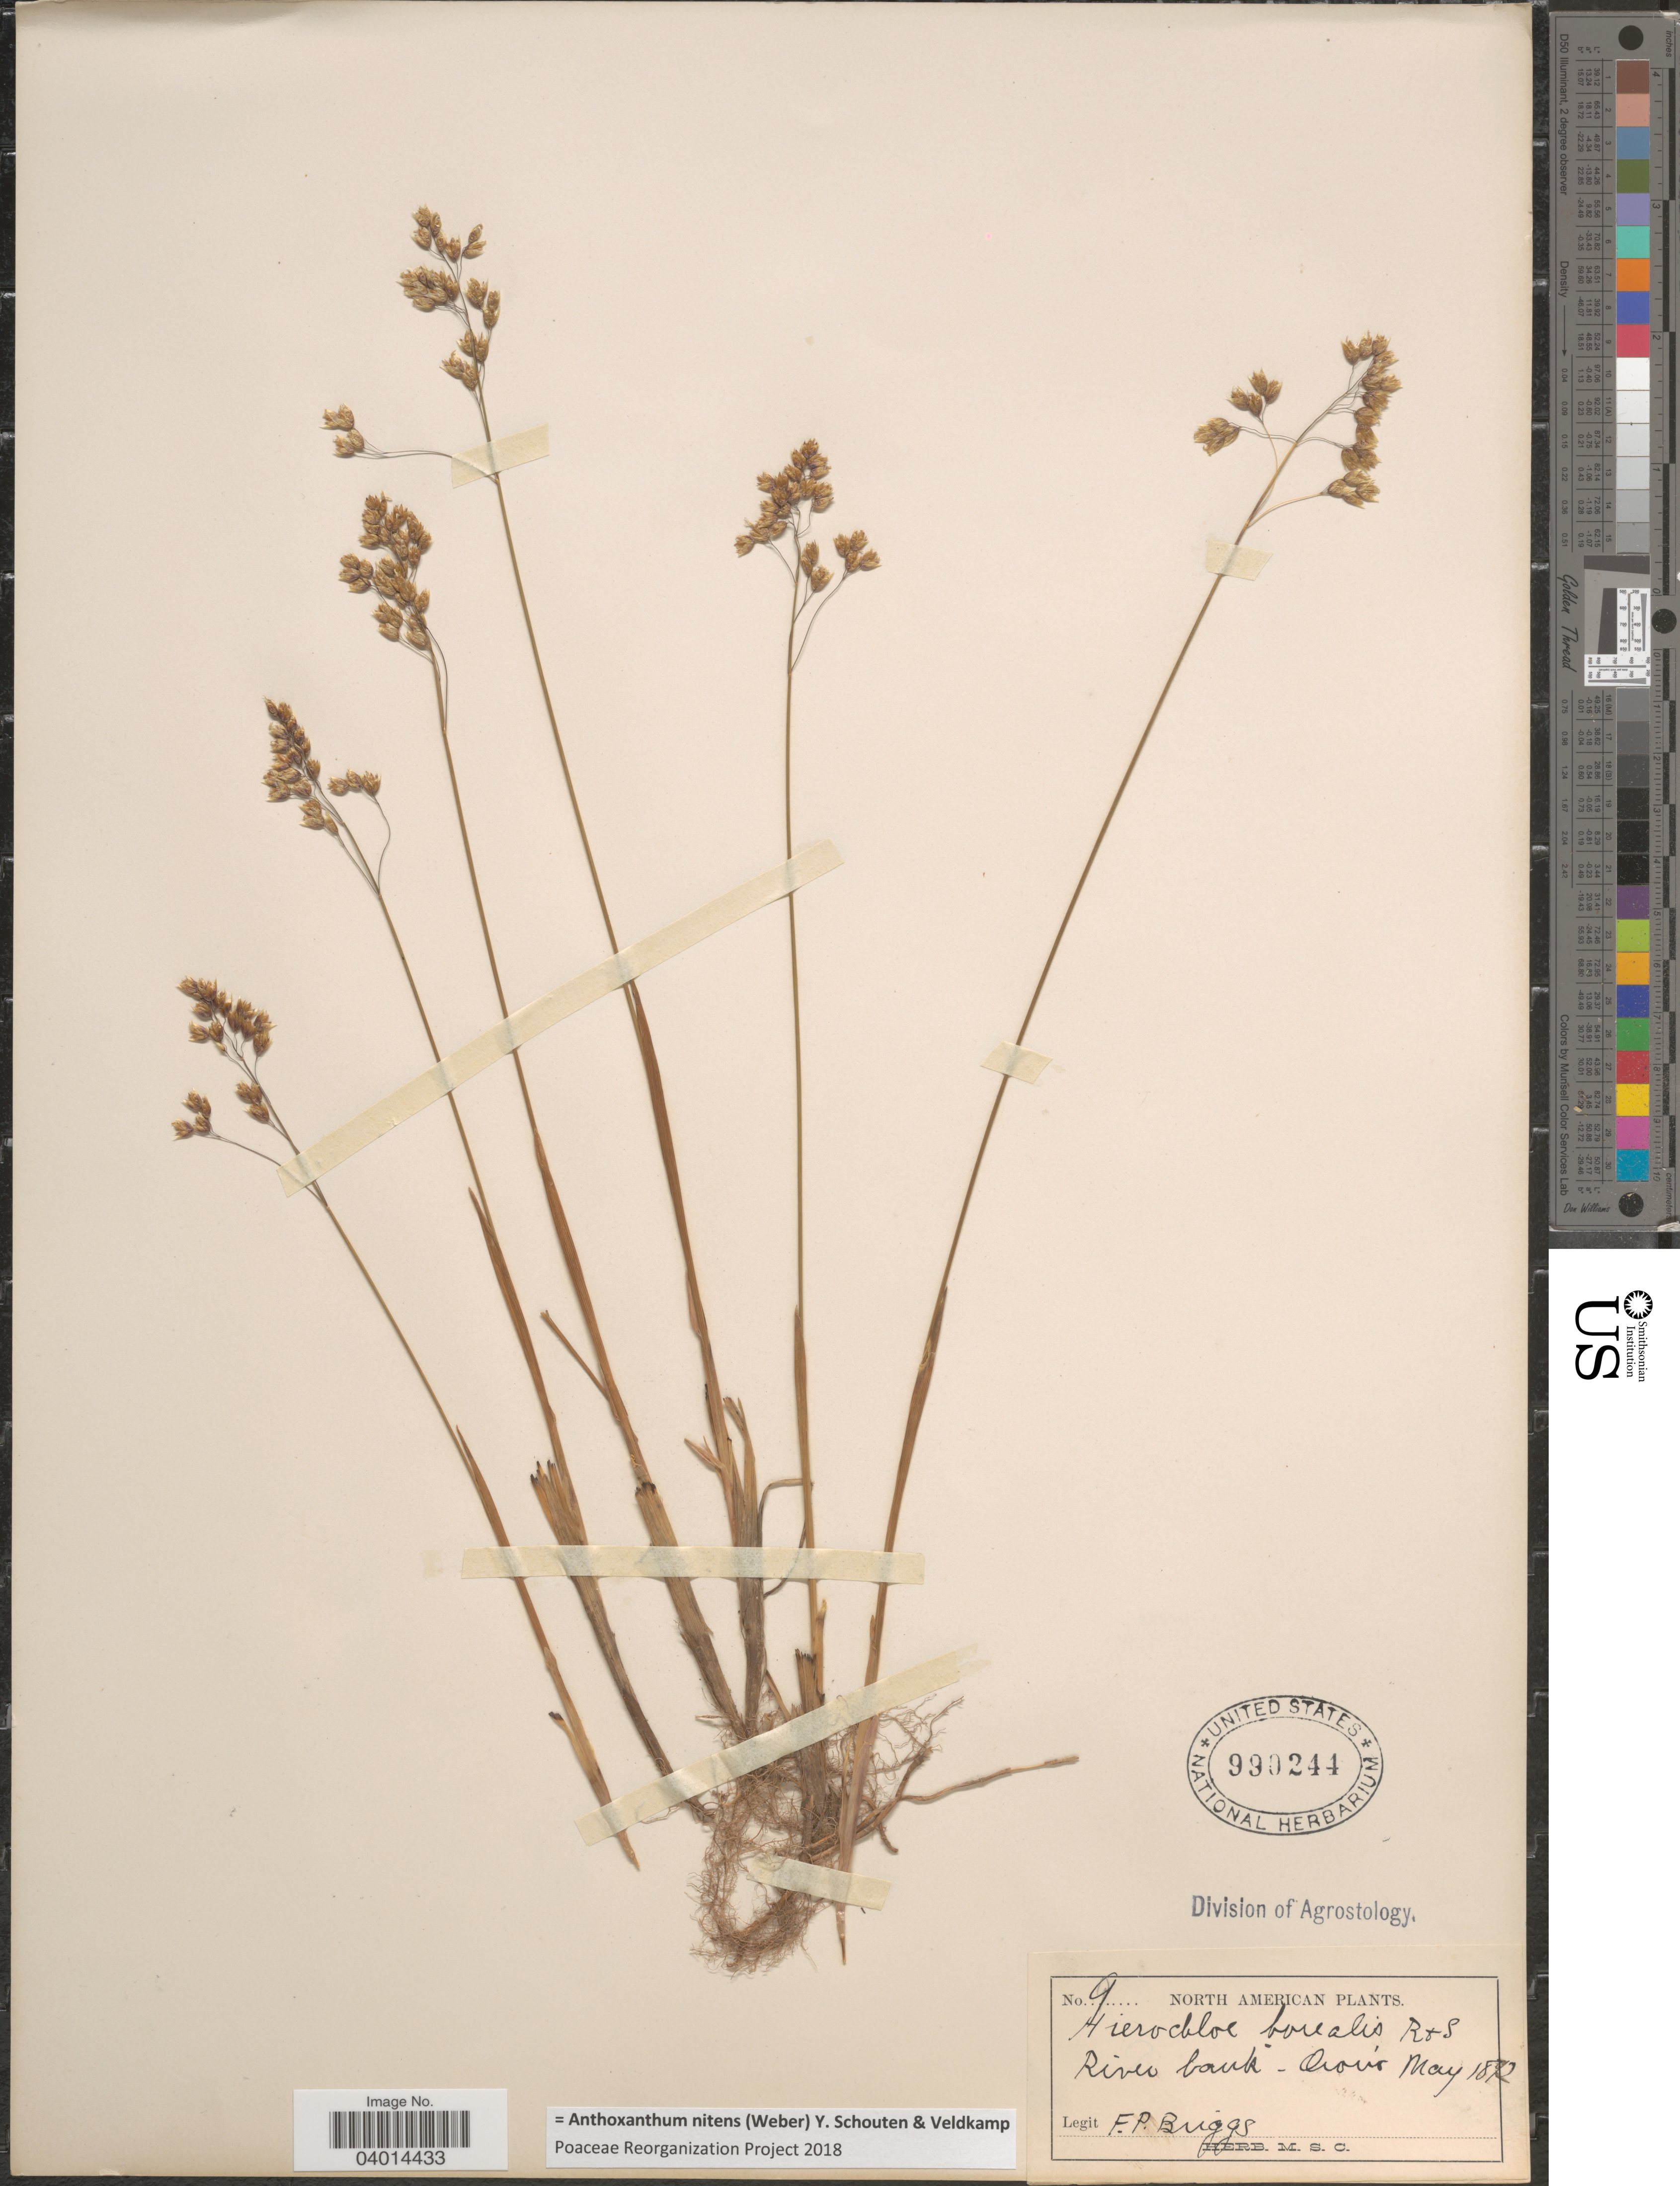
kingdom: Plantae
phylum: Tracheophyta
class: Liliopsida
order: Poales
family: Poaceae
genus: Anthoxanthum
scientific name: Anthoxanthum nitens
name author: (G.H. Weber) R.T.A. Schouten & Veldkamp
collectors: F. Briggs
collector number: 9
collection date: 1892-05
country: United States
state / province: Maine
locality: North American. Orono.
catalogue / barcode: US 990244